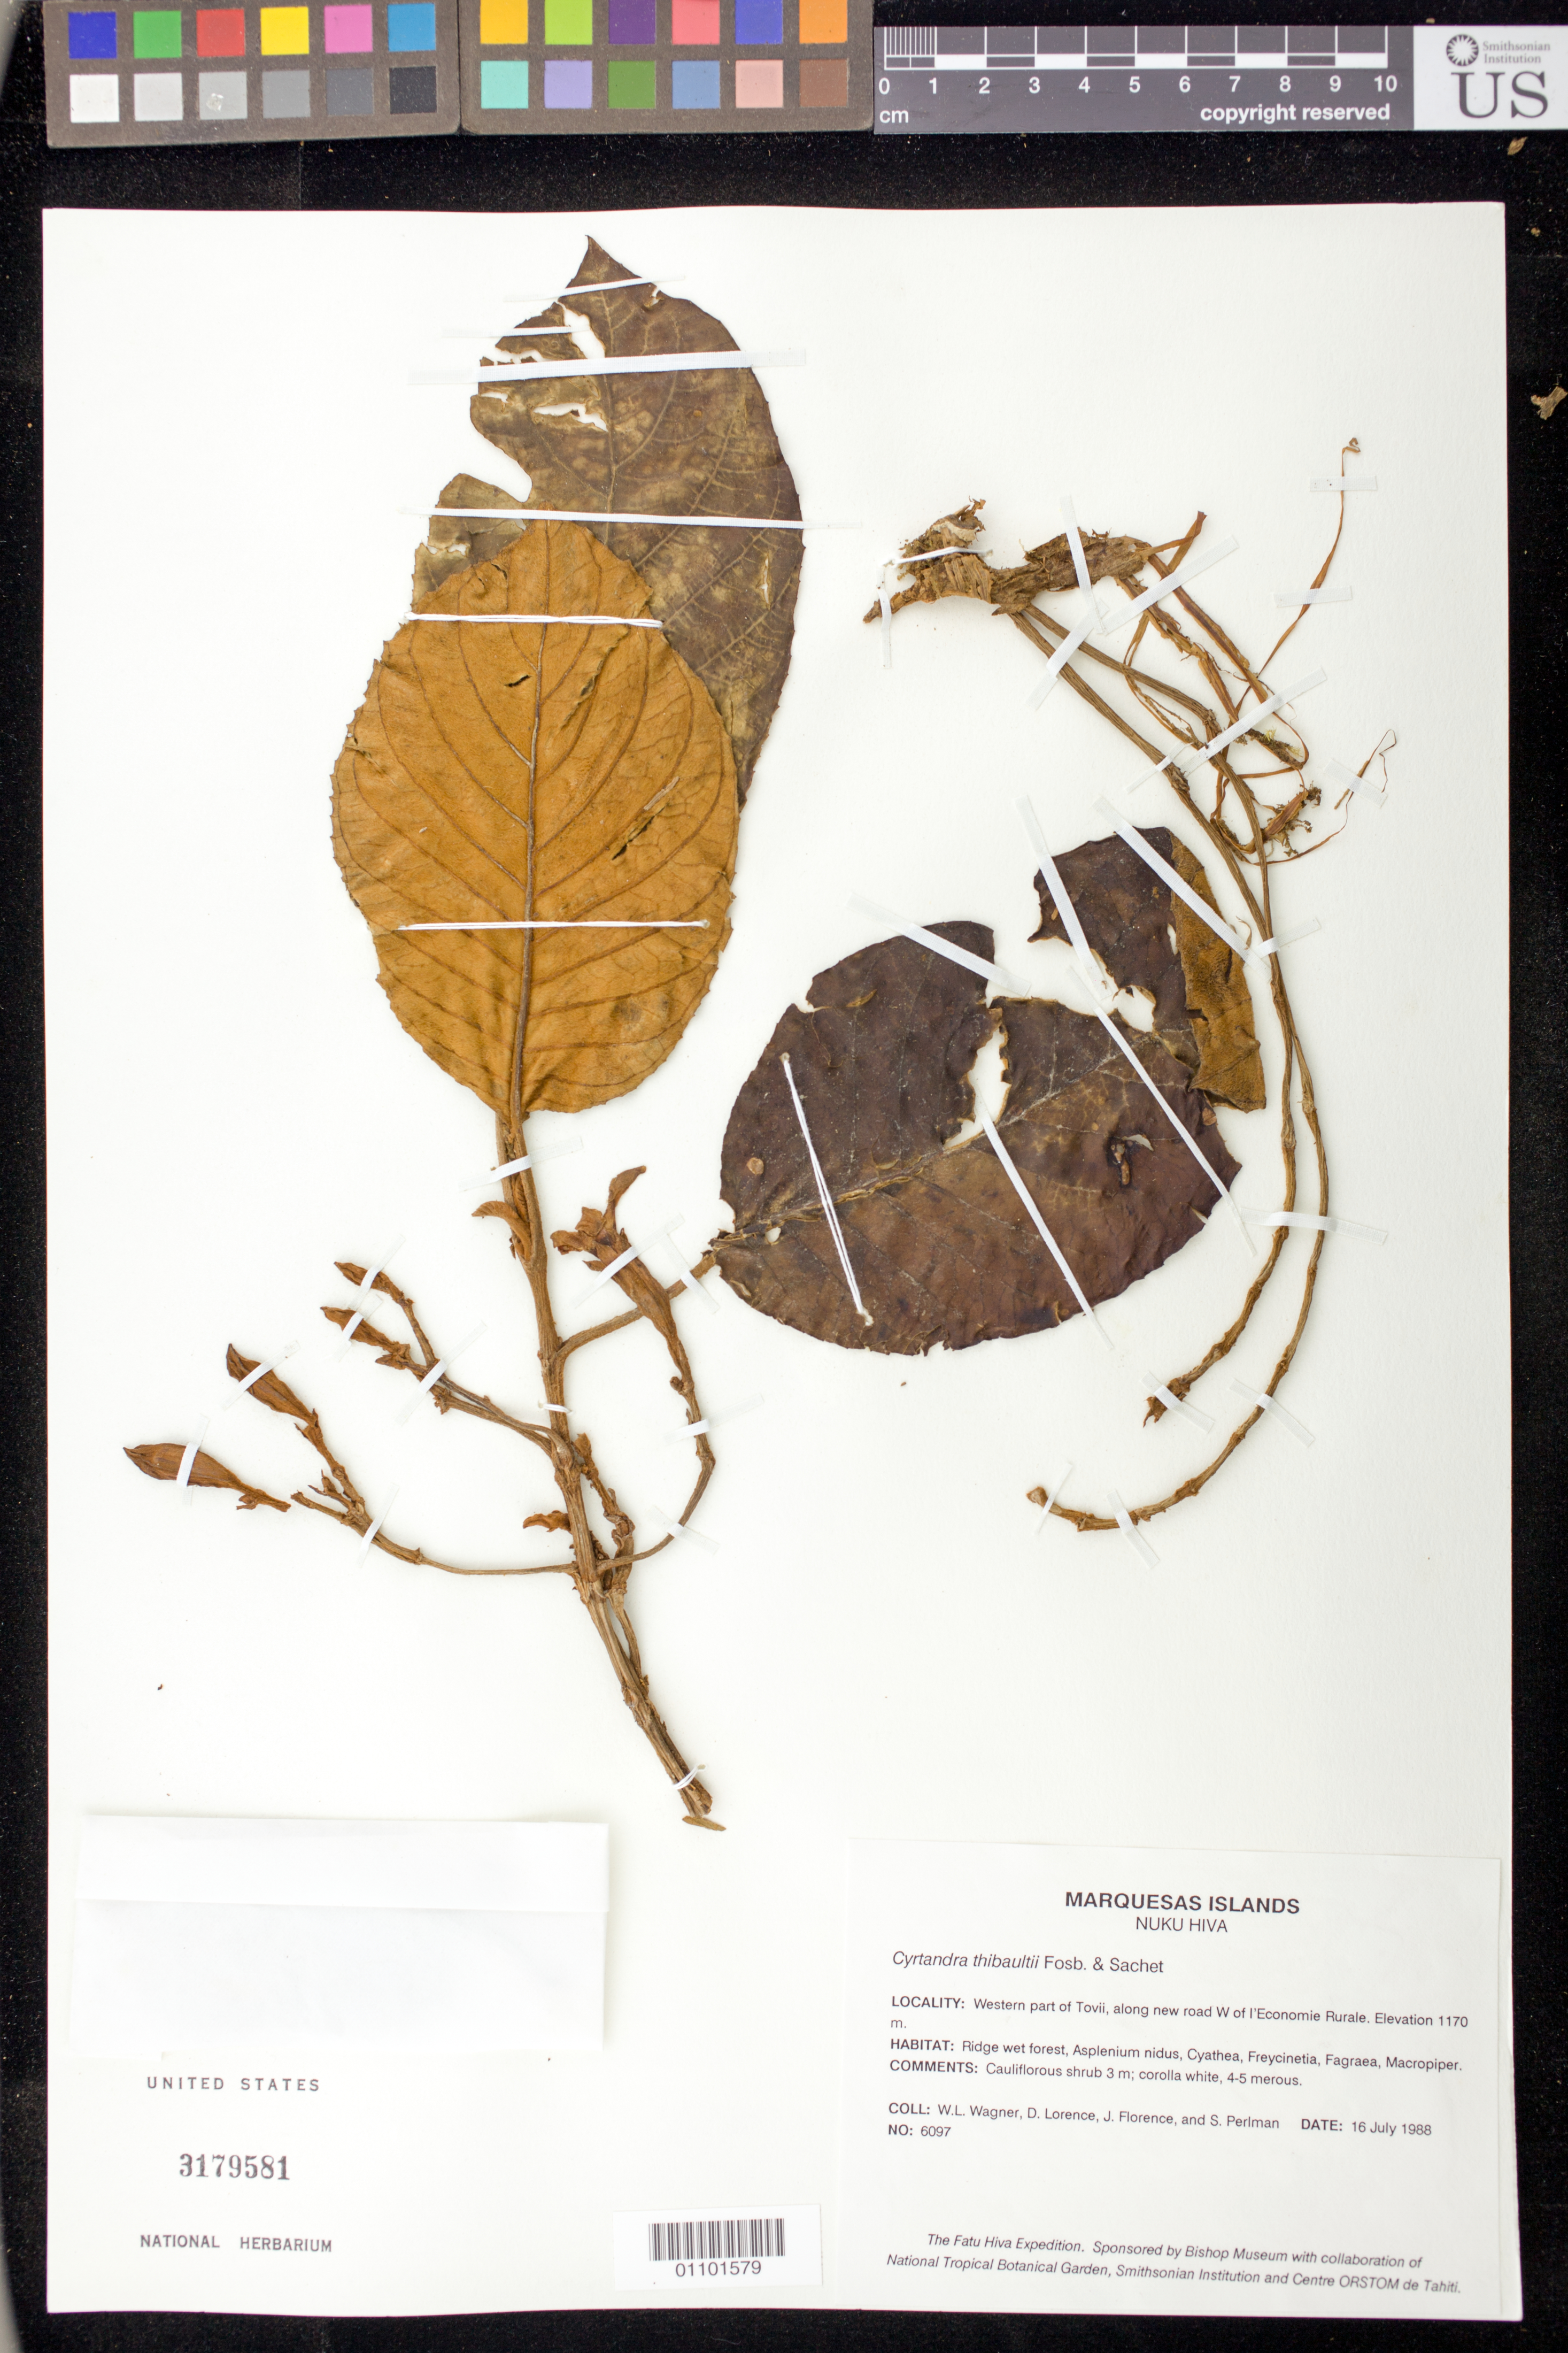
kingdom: Plantae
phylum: Tracheophyta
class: Magnoliopsida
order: Lamiales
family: Gesneriaceae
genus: Cyrtandra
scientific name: Cyrtandra thibaultii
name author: Fosberg & Sachet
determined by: Florence, J.; Wagner, W. L.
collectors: W. L. Wagner, D. Lorence, J. Florence & S. P. Perlman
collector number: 6097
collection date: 1988-07-16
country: French Polynesia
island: Nuku Hiva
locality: W part of Toovii, along new road W of l'Economie Rurale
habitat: Ridge wet forest, Asplenium nidus, Cyathea, Freycinetia, Fagraea, Macropiper.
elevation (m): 1170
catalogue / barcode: US 3179581